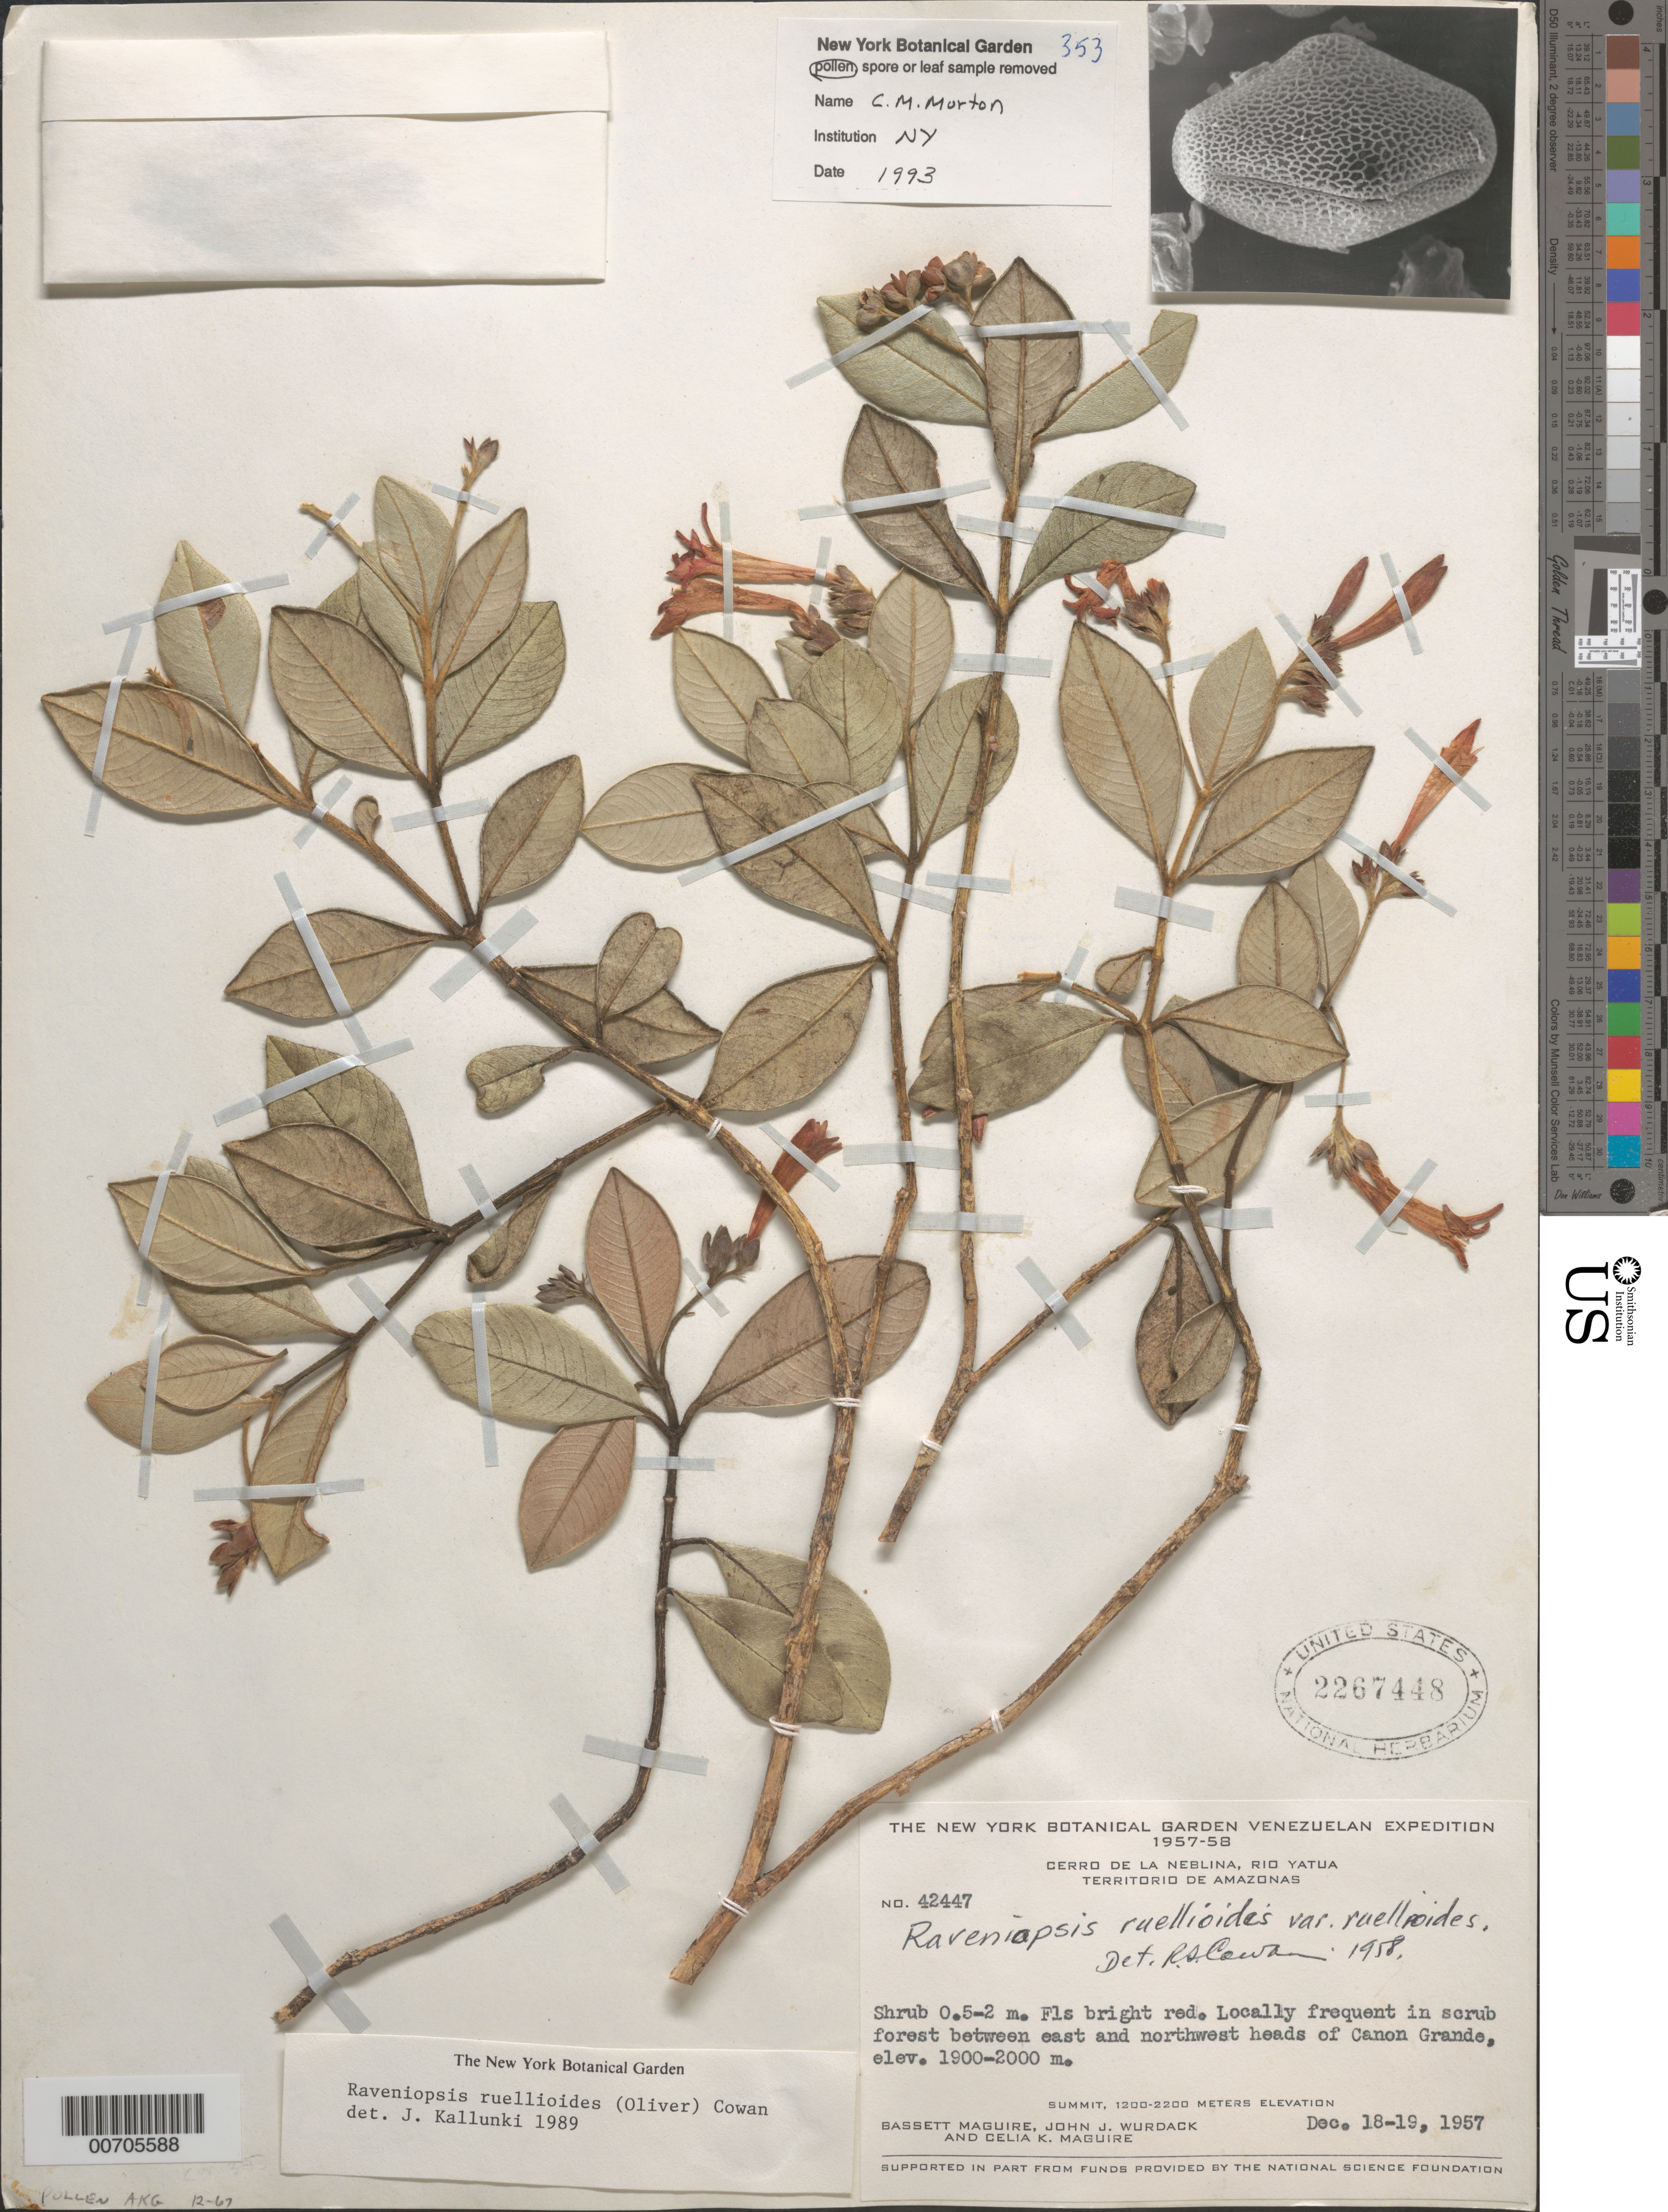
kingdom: Plantae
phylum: Tracheophyta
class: Magnoliopsida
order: Sapindales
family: Rutaceae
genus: Raveniopsis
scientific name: Raveniopsis ruellioides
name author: (Oliv.) R.S. Cowan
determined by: Kallunki, Jacquelyn A.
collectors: B. Maguire, J. J. Wurdack & C. K. Maguire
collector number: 42447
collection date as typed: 18-Dec-57 to 19-Dec-57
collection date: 1957-12-18/1957-12-19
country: Venezuela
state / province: Amazonas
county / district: Río Negro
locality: Cerro de la Neblina, Río Yatua, Caño Grande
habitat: Scrub forest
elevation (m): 1900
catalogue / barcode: US 2267448